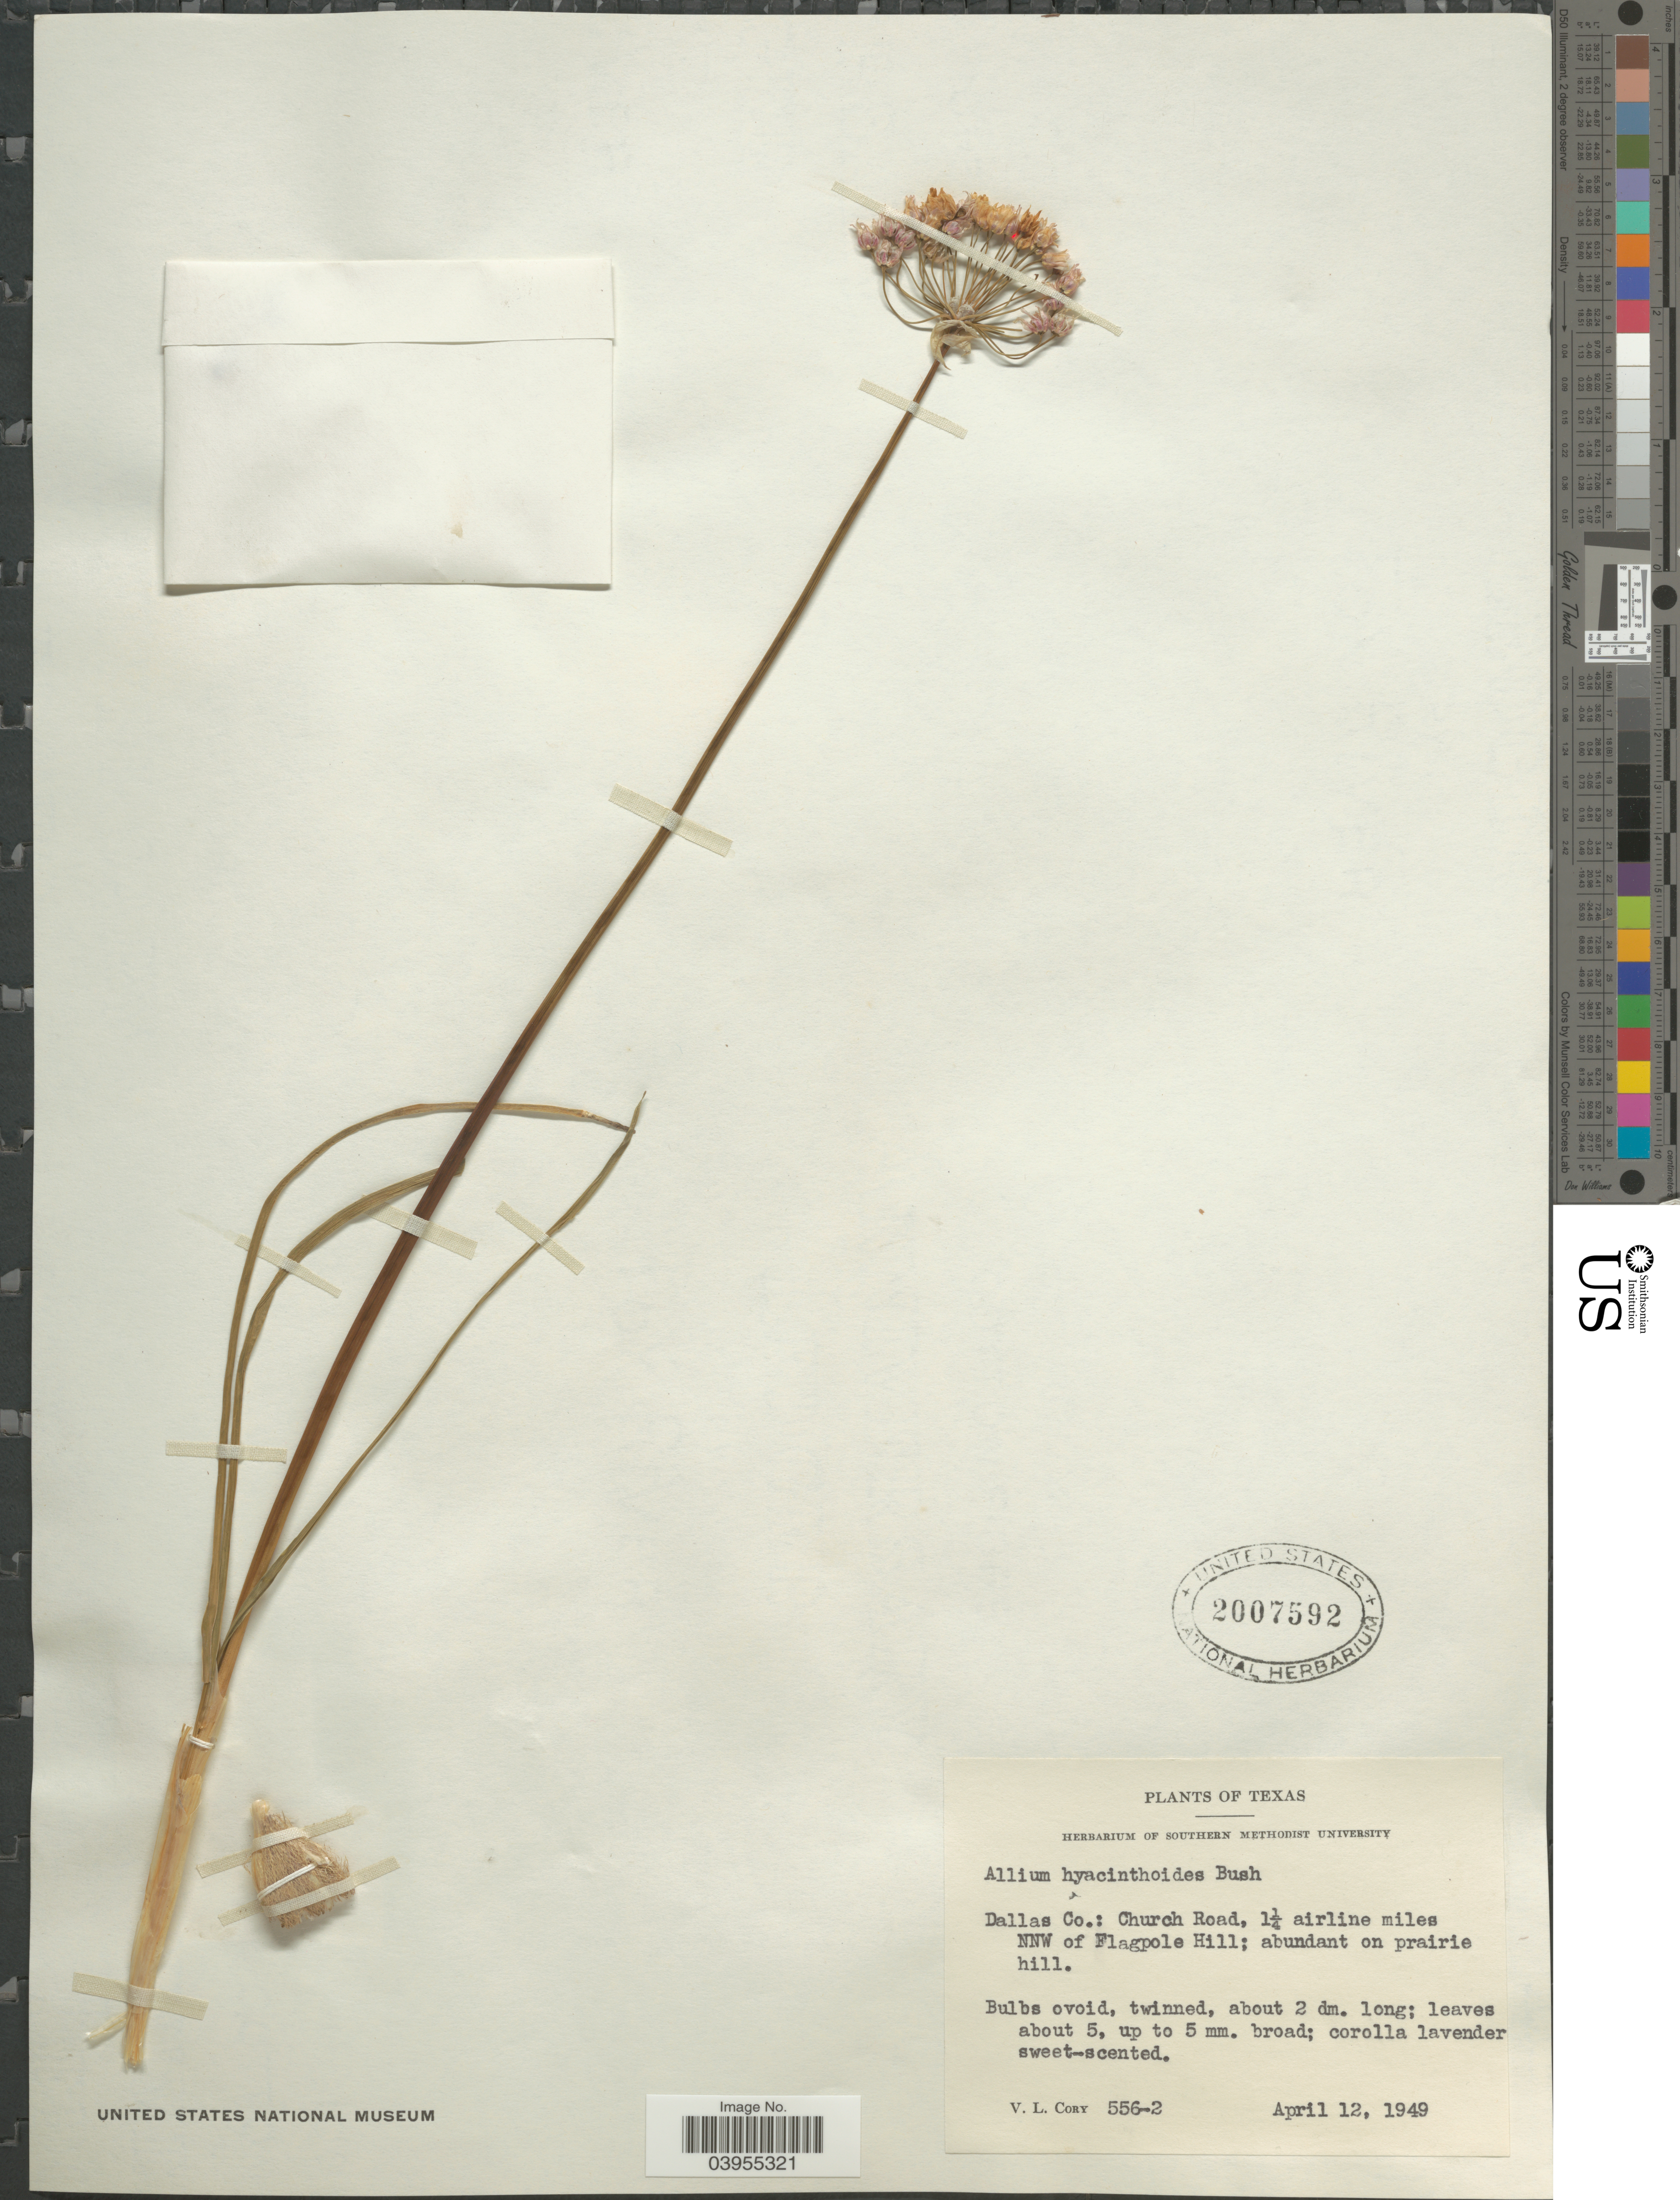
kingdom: Plantae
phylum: Tracheophyta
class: Liliopsida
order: Asparagales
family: Amaryllidaceae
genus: Allium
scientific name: Allium canadense var. hyacinthoides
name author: (Bush) Ownbey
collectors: V. Cory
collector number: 556-2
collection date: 1949-04-12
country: United States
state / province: Texas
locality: Dallas Co.: Church Road, 1¼ airline miles NNW of Flagpole Hill.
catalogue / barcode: US 2007592